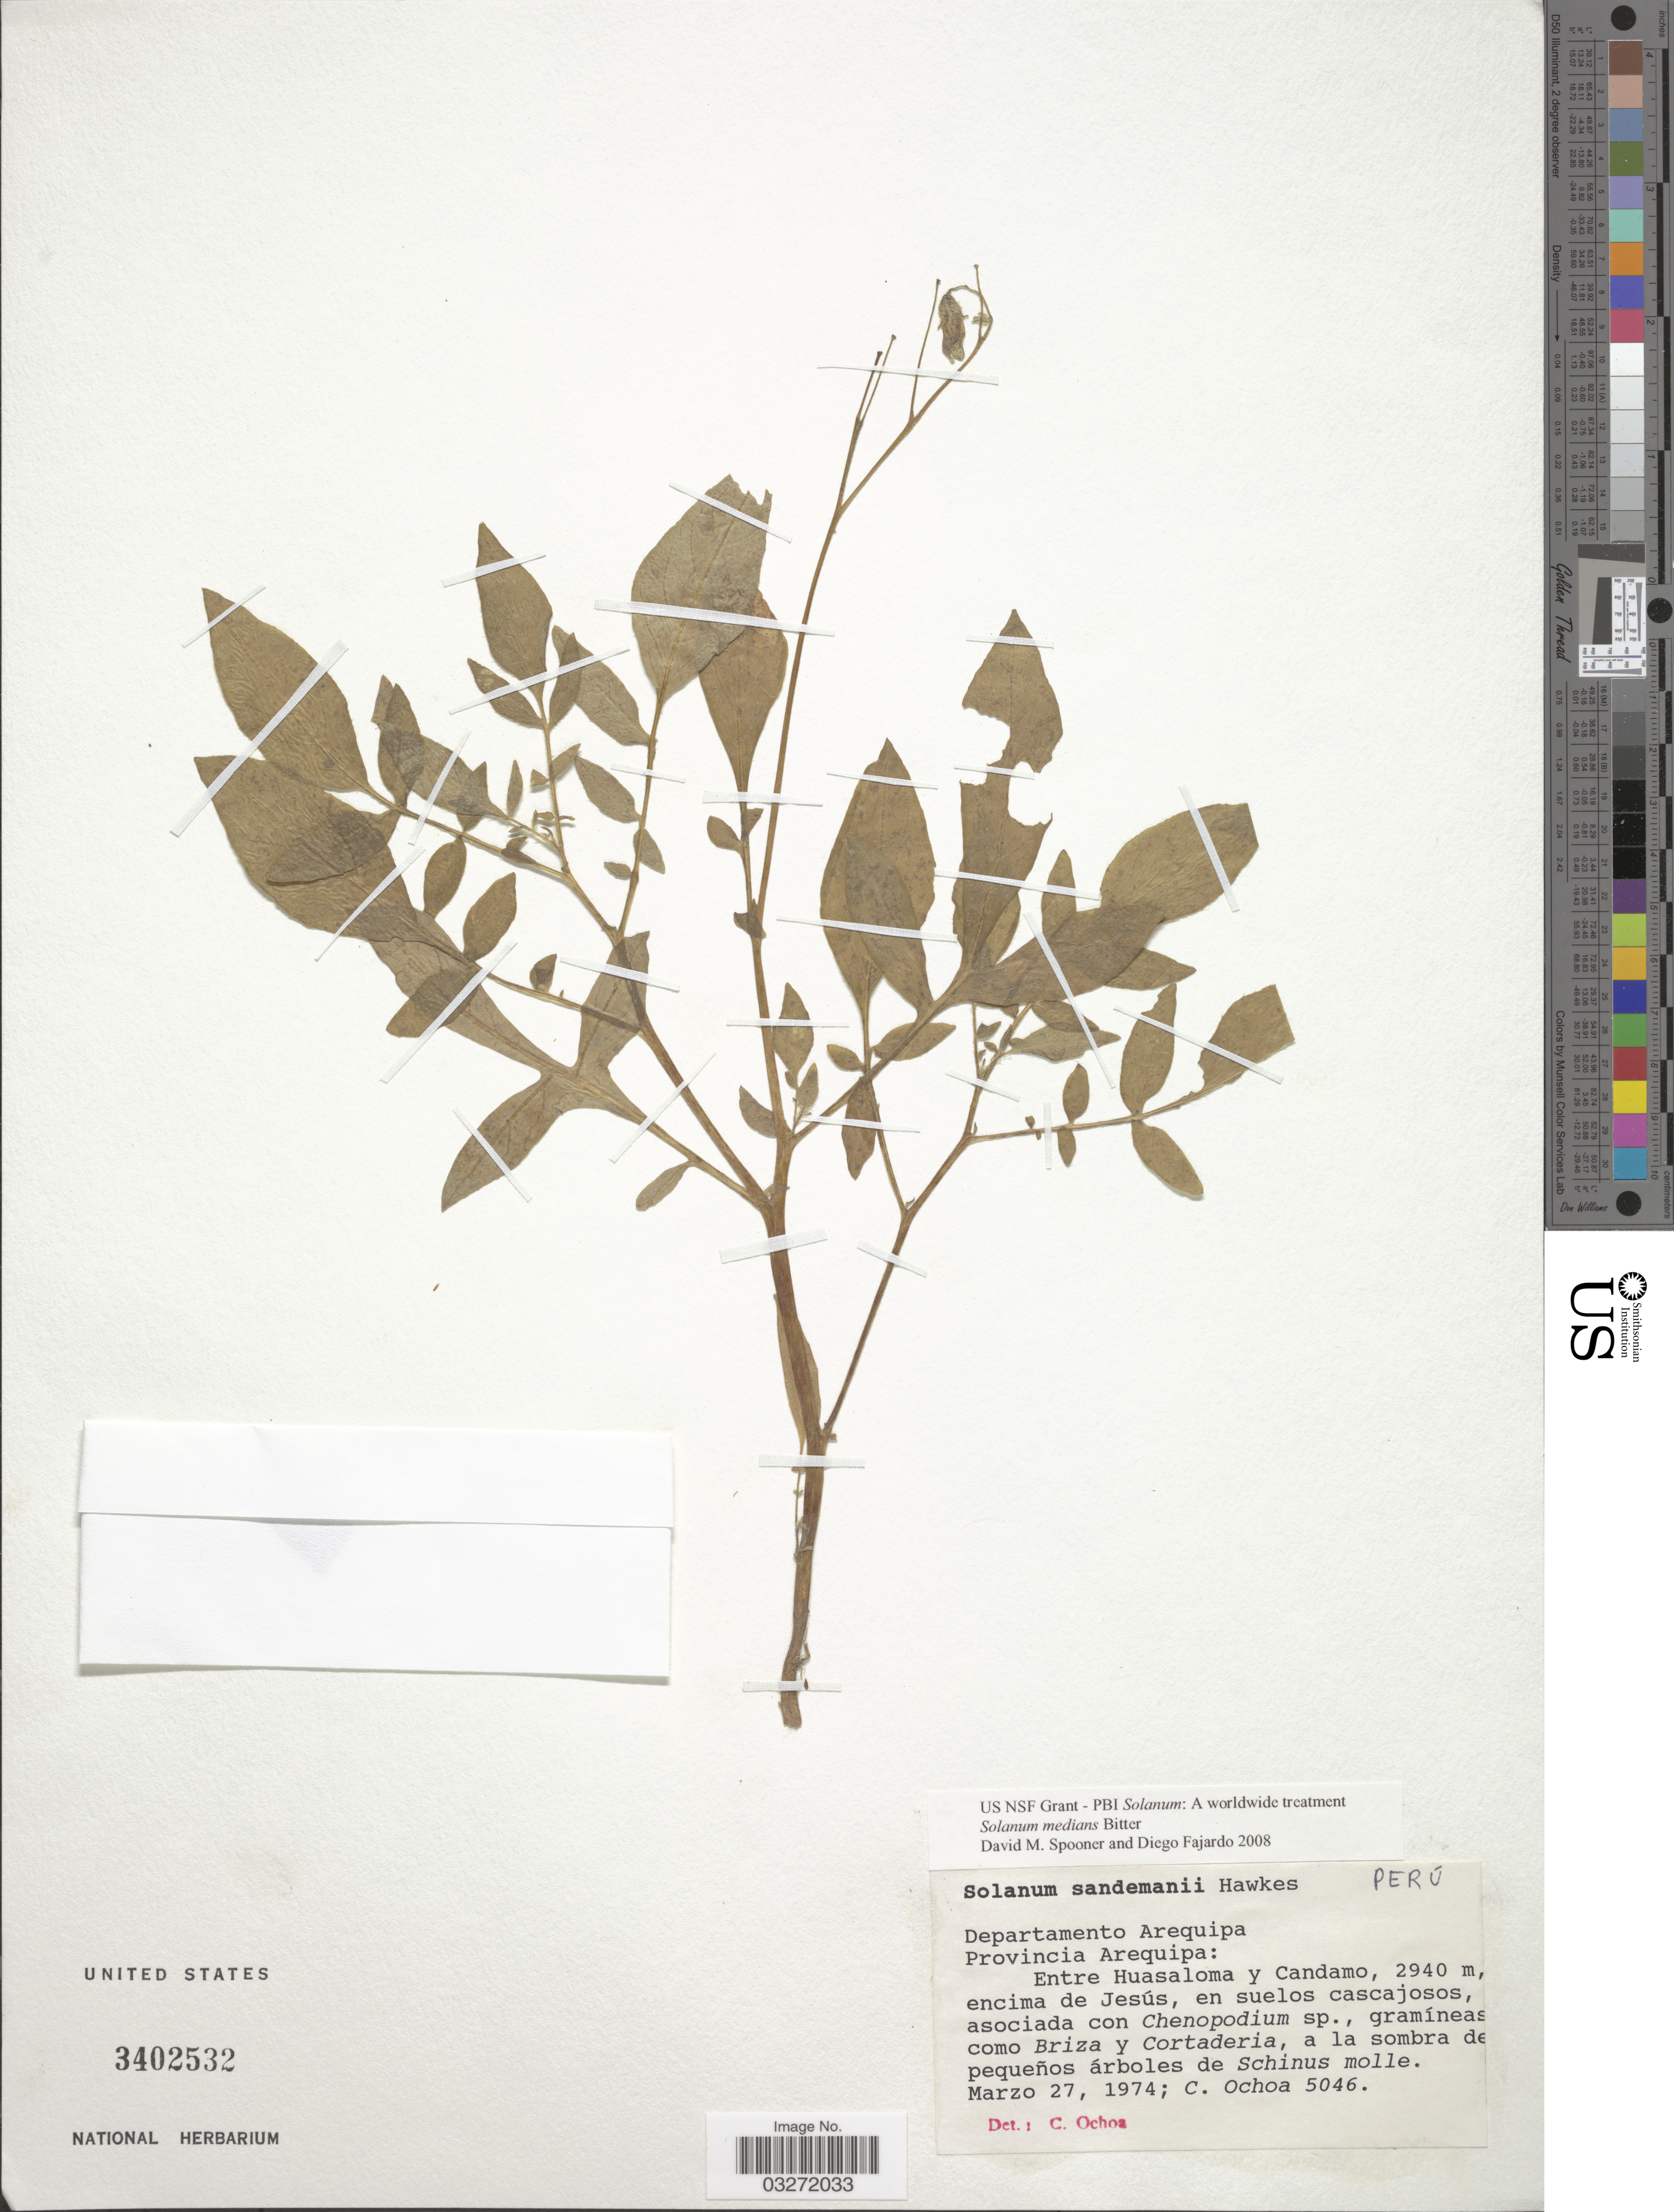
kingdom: Plantae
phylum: Tracheophyta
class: Magnoliopsida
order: Solanales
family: Solanaceae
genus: Solanum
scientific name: Solanum medians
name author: Bitter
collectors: C. Ochoa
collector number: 5046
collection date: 1974-03-27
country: Peru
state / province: Arequipa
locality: Departamento Arequipa. Provincia Arequipa: Entre Huasaloma y Candamo, encima de Jesús, en suelos cascajosos.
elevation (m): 2940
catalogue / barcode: US 3402532